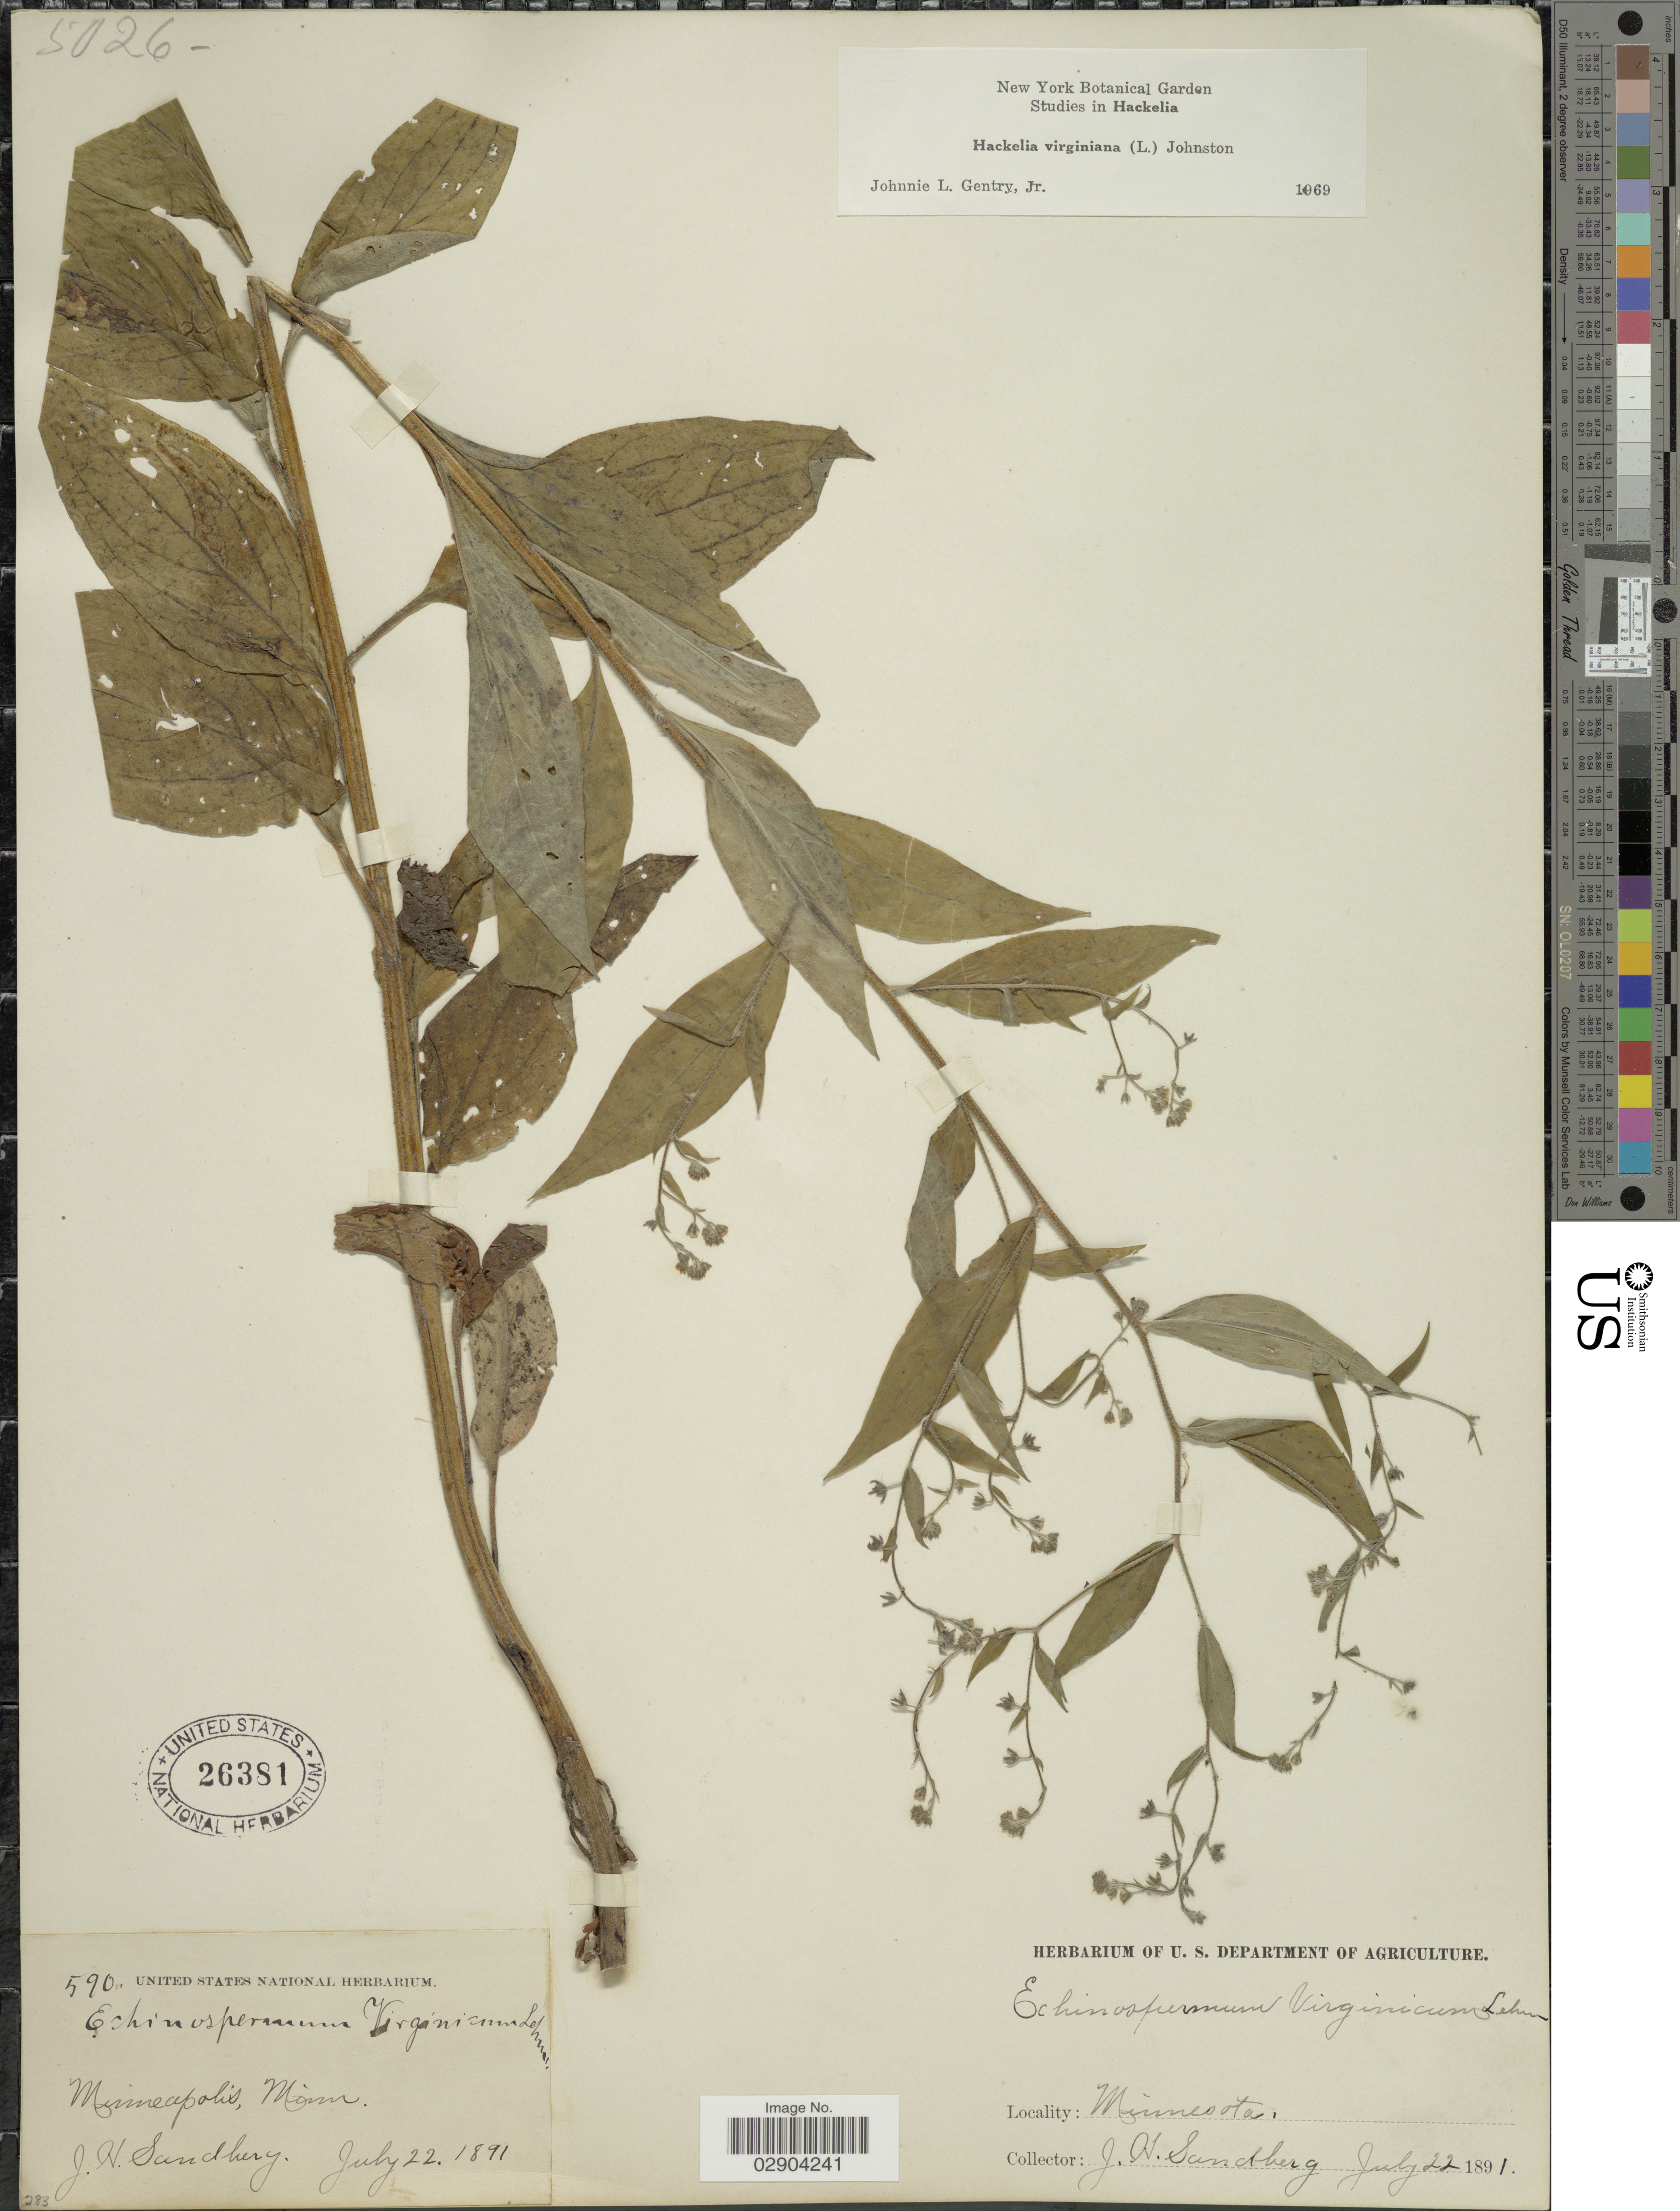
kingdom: Plantae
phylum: Tracheophyta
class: Magnoliopsida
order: Boraginales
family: Boraginaceae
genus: Hackelia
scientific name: Hackelia virginiana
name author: (L.) I.M. Johnst.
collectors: J. H. Sandberg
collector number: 590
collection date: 1891-07-22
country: United States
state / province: Minnesota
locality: Minneapolis, Minn.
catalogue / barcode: US 26381